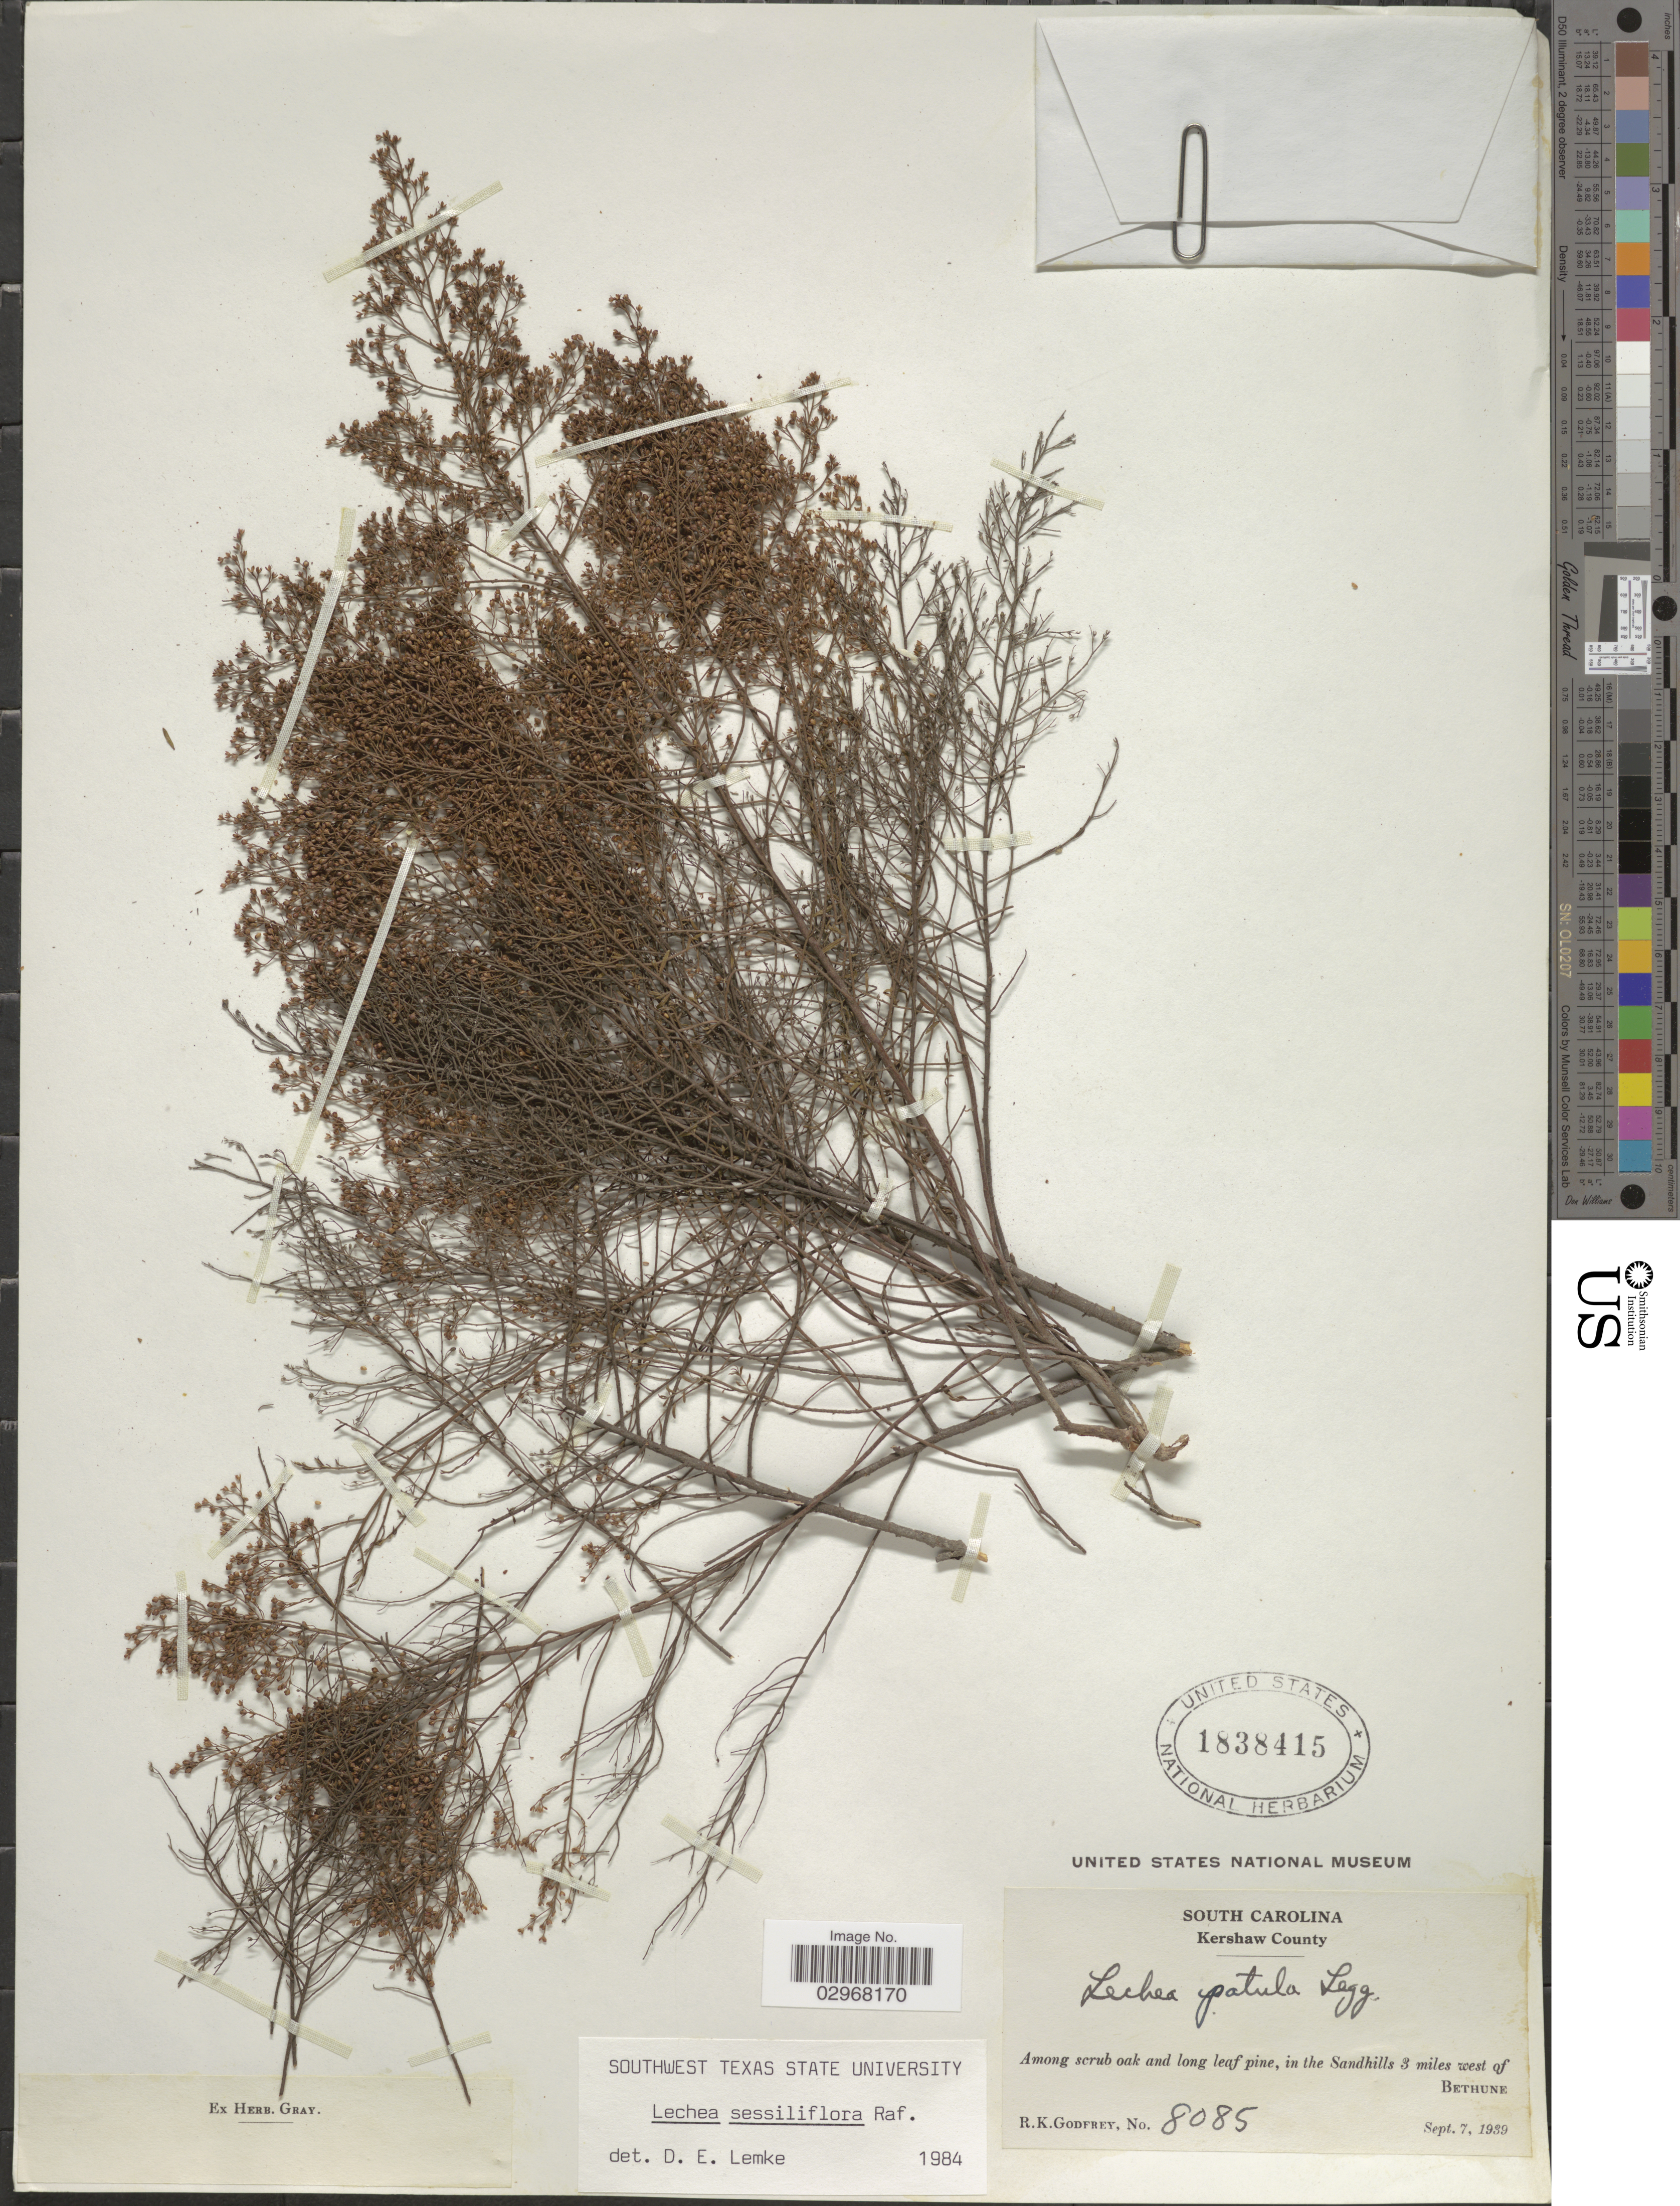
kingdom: Plantae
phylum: Tracheophyta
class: Magnoliopsida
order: Malvales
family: Cistaceae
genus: Lechea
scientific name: Lechea sessiliflora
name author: Raf.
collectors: R. K. Godfrey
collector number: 8085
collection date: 1939-09-07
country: United States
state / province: South Carolina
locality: Kershaw County. In the Sandhills 3 miles west of Bethune.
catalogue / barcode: US 1838415